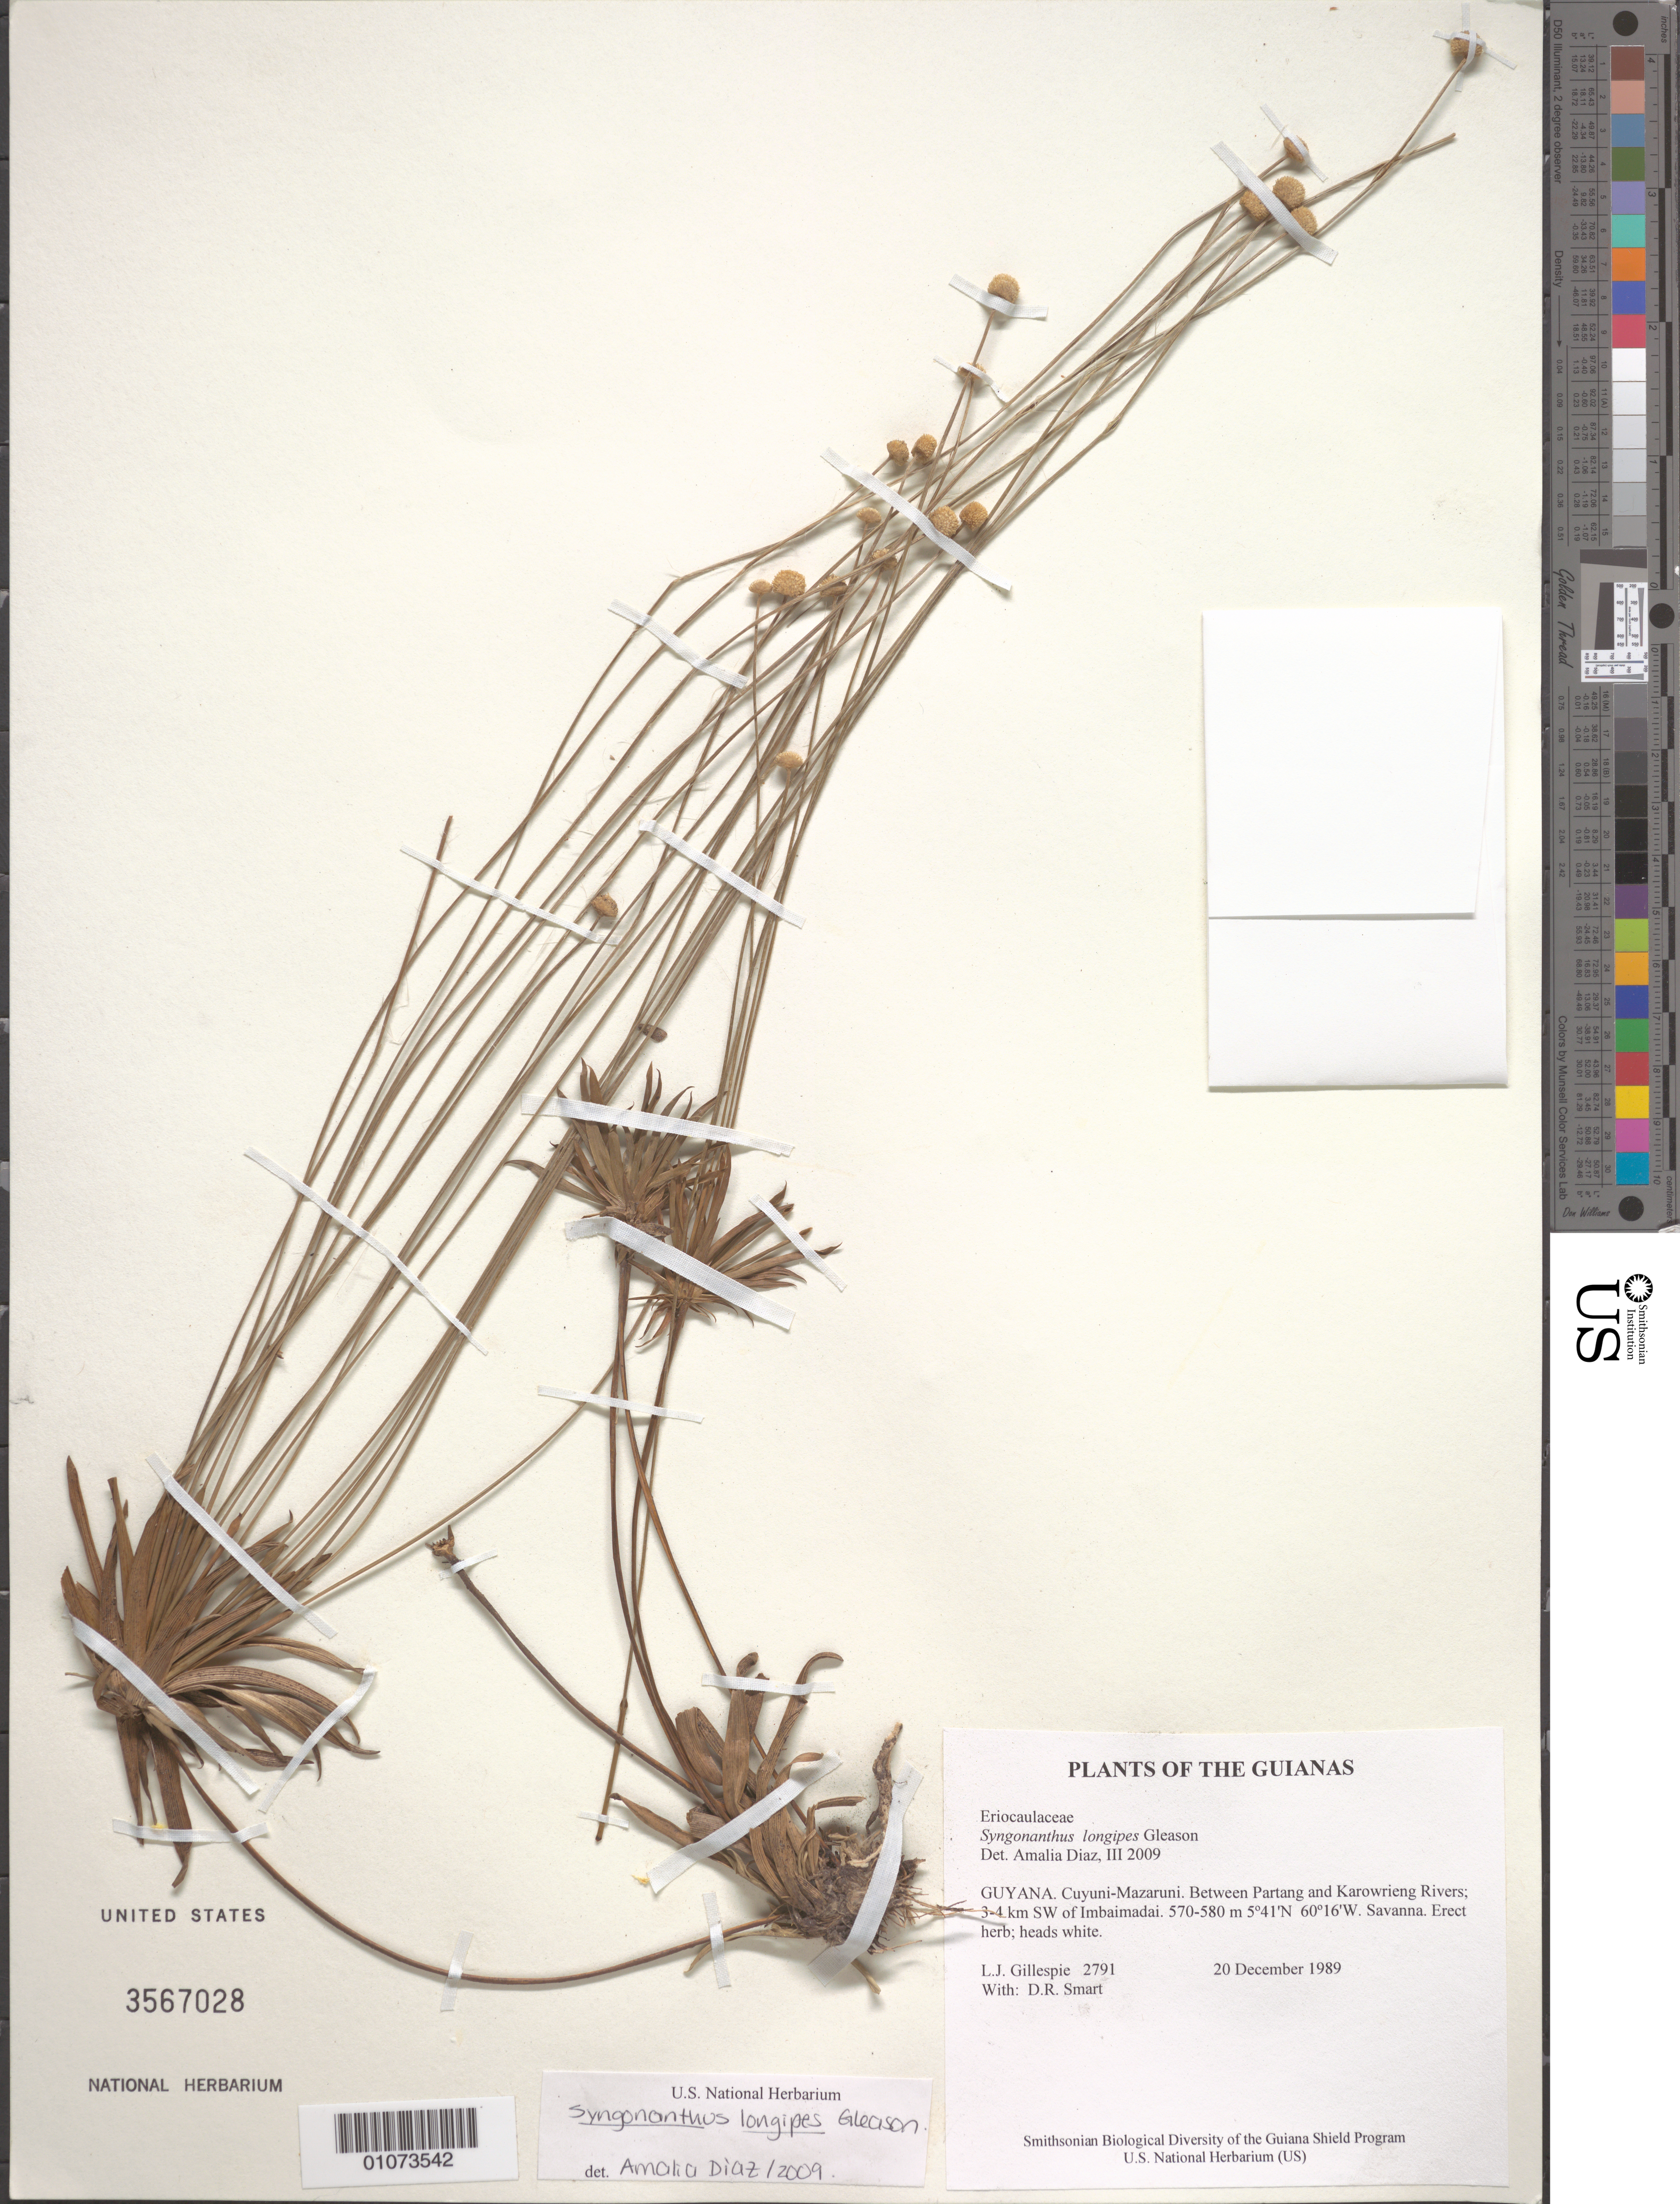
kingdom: Plantae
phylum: Tracheophyta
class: Liliopsida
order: Poales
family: Eriocaulaceae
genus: Syngonanthus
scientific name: Syngonanthus longipes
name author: Gleason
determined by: Hensold, N.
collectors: L. J. Gillespie & D. R. Smart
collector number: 2791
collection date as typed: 20 December 1989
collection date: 1989-12-20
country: Guyana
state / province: Cuyuni-Mazaruni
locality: Between Partang and Karowrieng Rivers; 3-4 km SW of Imbaimadai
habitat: Savanna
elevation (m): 570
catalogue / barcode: US 3567028